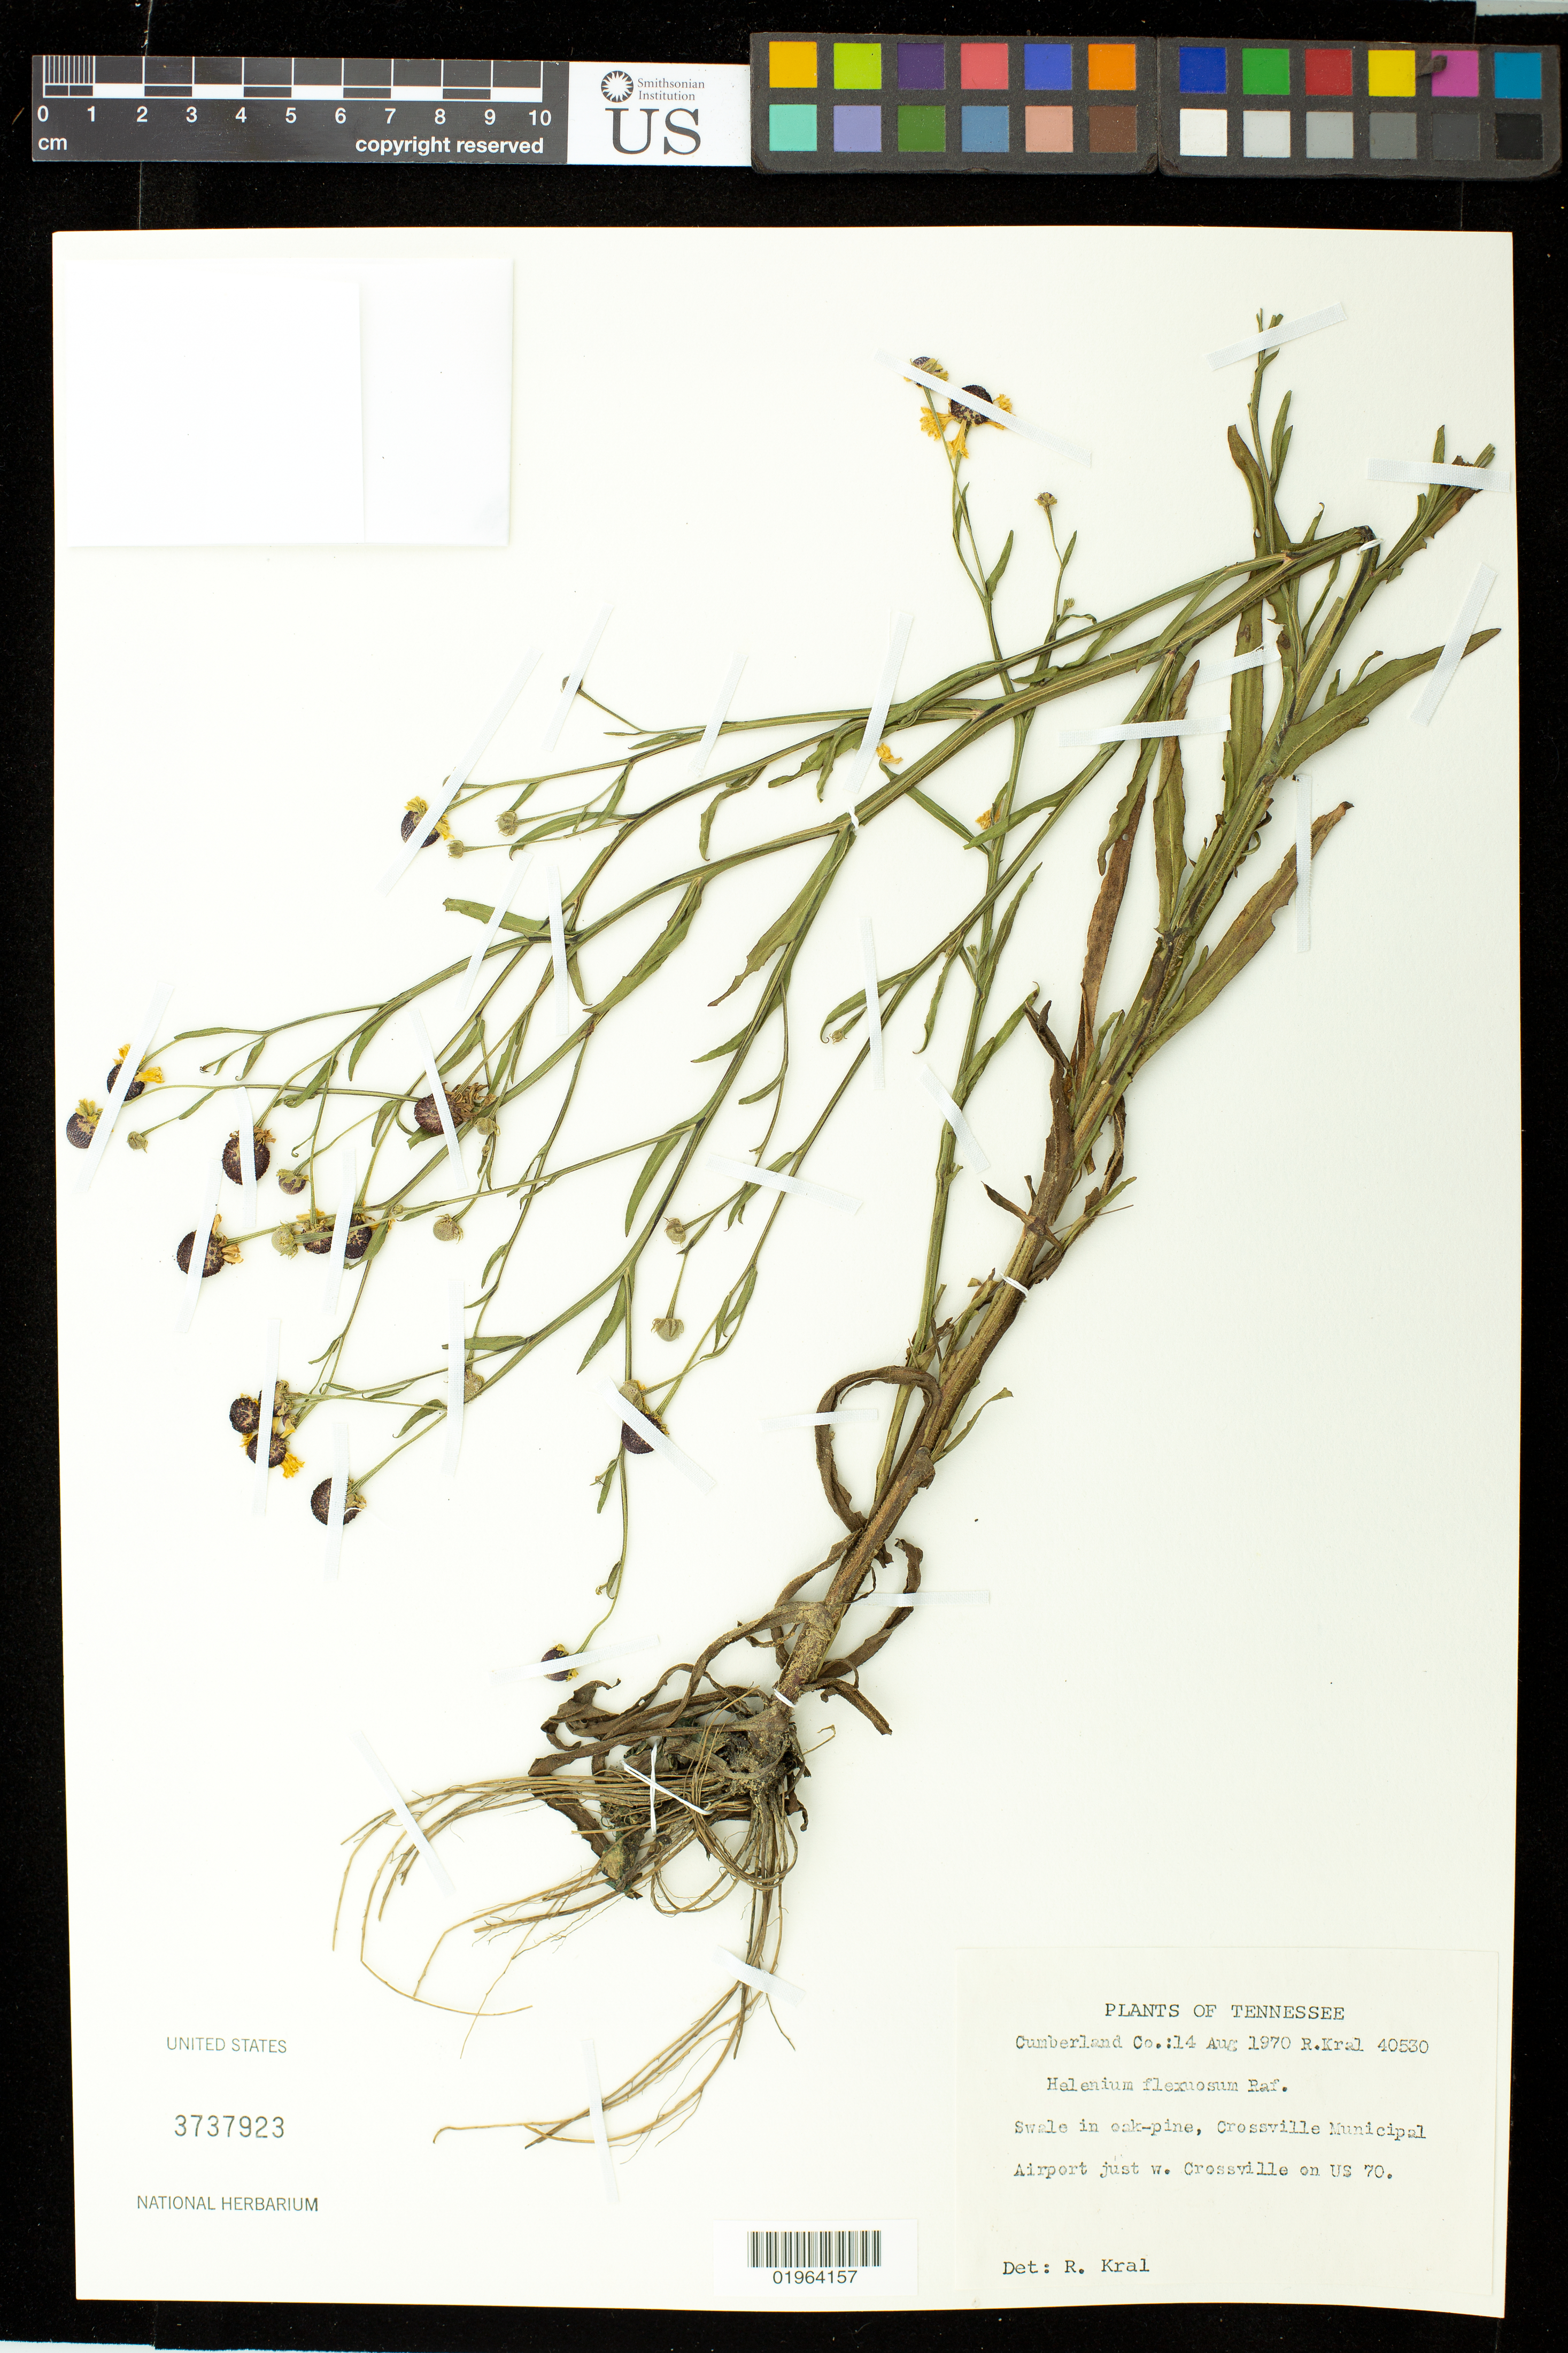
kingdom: Plantae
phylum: Tracheophyta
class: Magnoliopsida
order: Asterales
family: Asteraceae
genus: Helenium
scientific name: Helenium flexuosum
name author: Raf.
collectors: R. Kral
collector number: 40530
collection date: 1970-08-14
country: United States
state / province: Tennessee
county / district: Cumberland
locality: Crossville Municipal Airport just W Crossville on US 70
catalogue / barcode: US 3737923